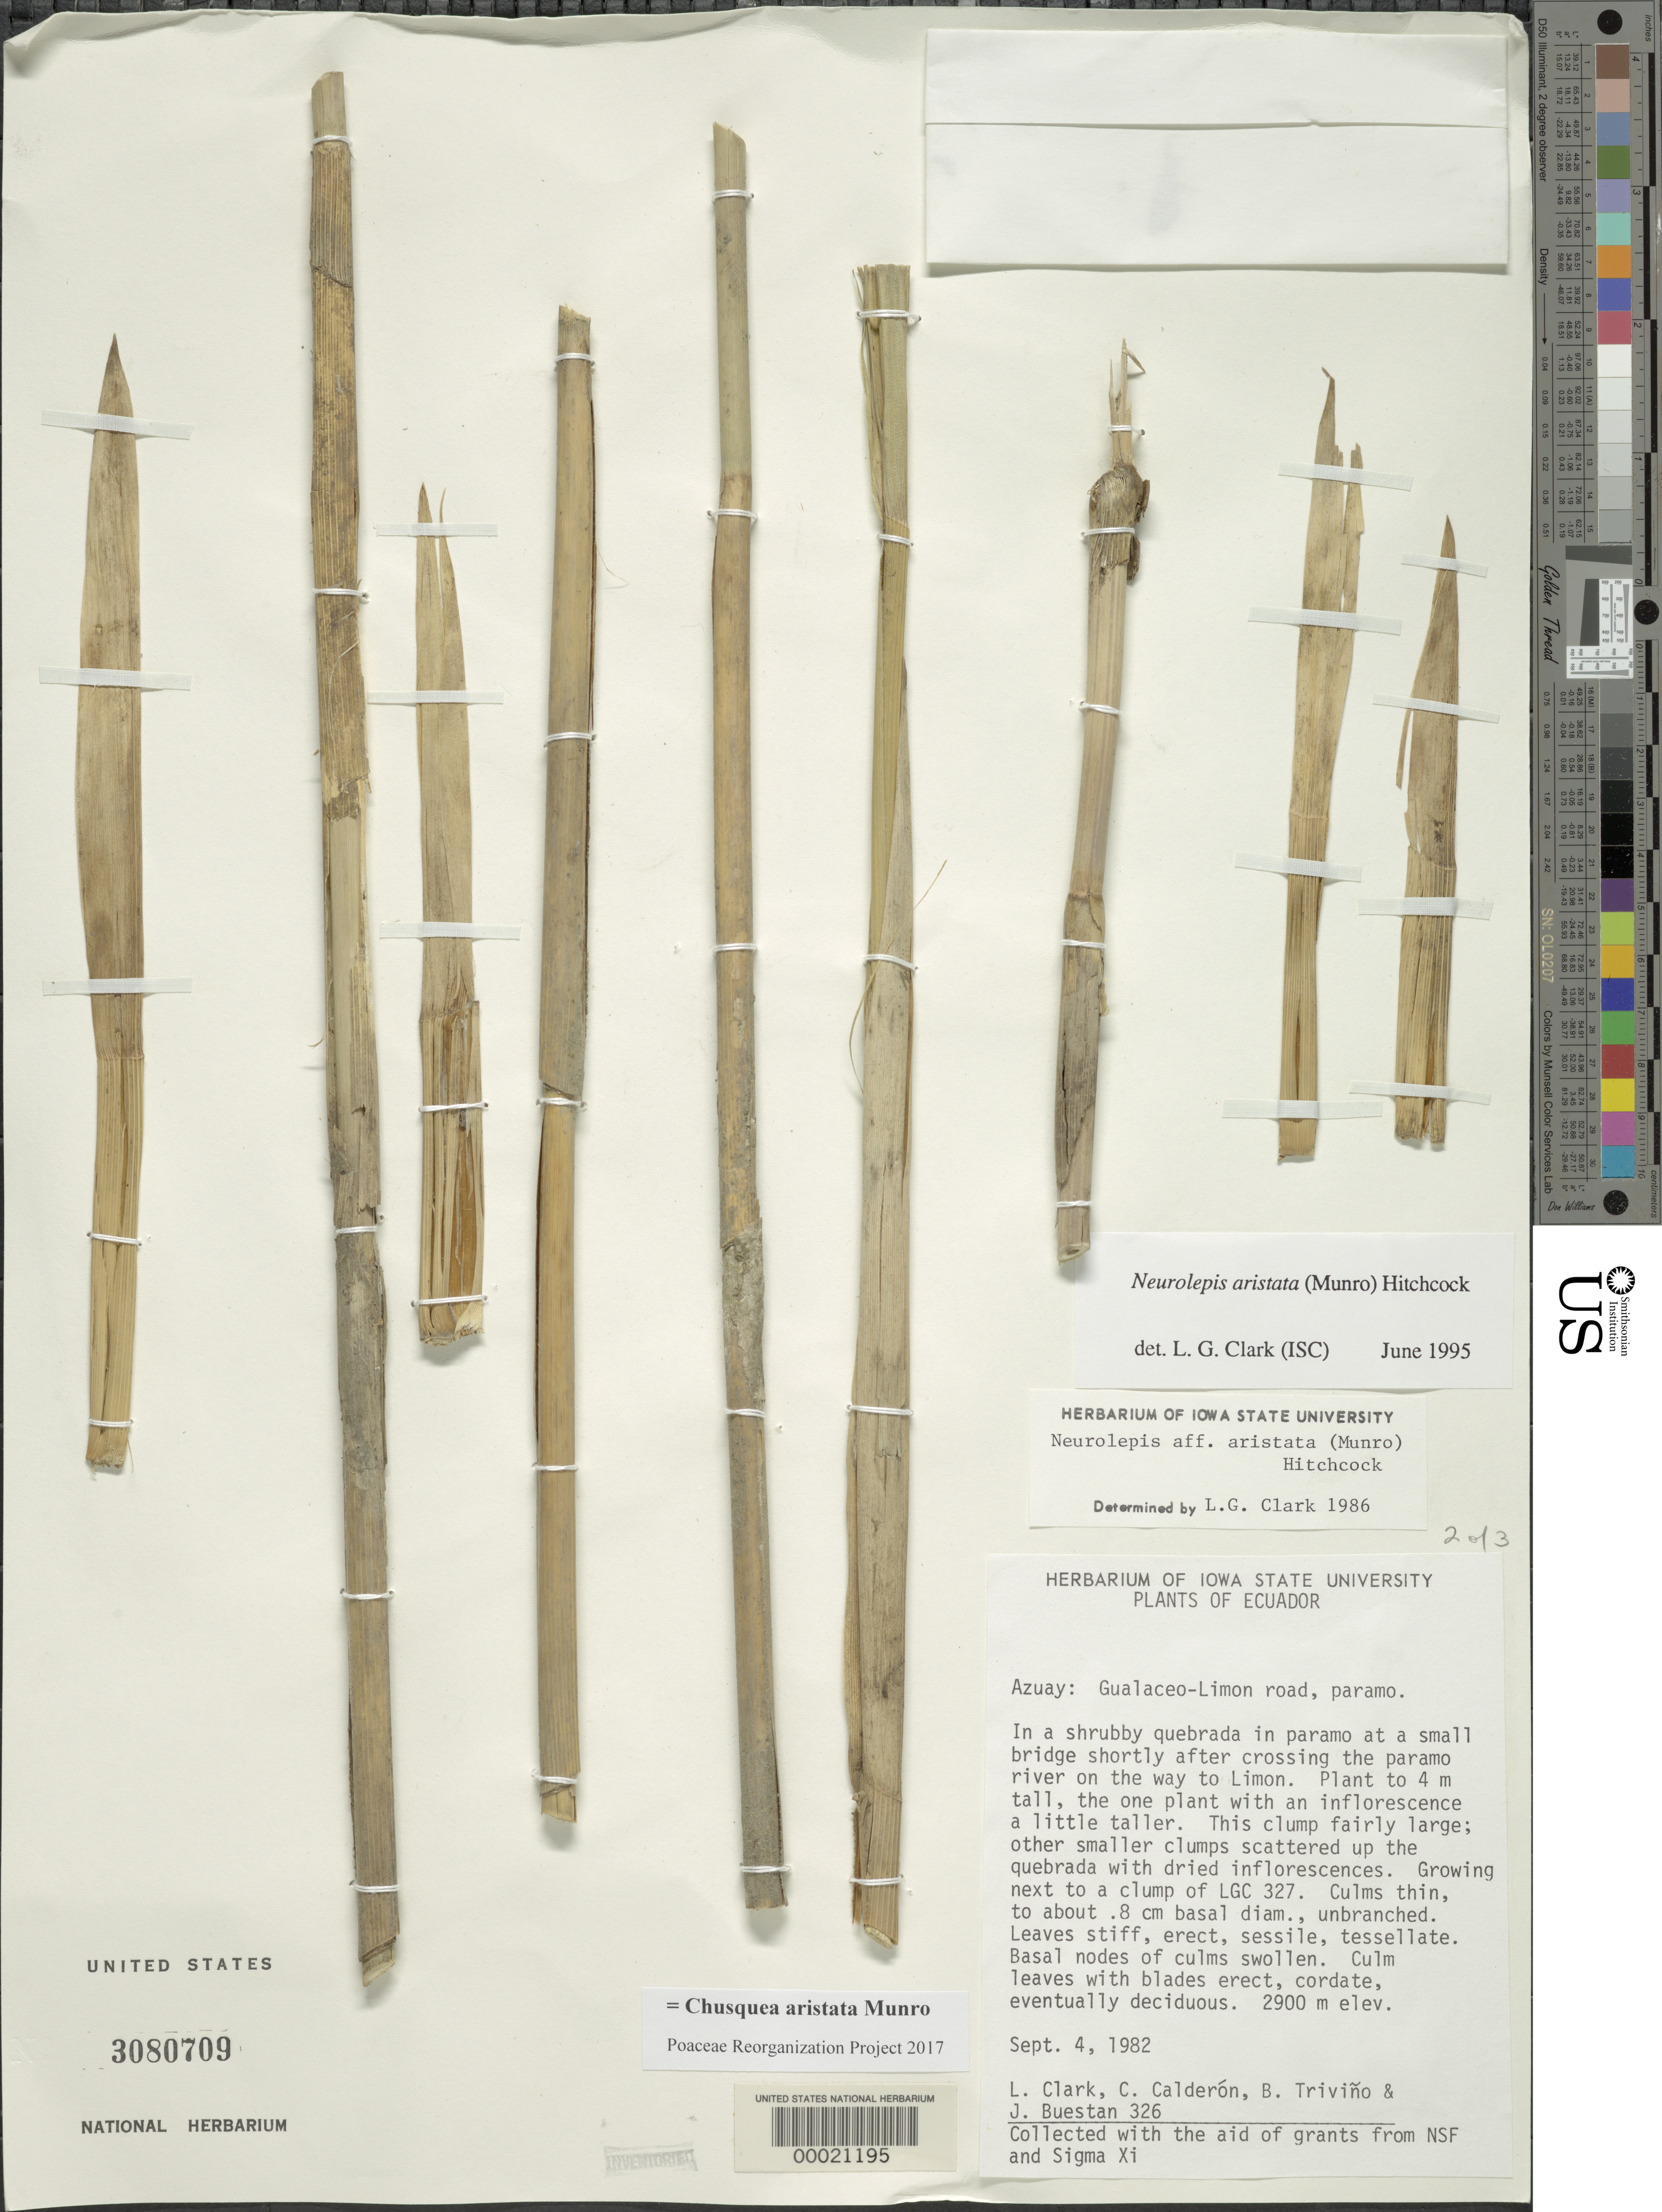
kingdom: Plantae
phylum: Tracheophyta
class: Liliopsida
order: Poales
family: Poaceae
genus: Chusquea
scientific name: Chusquea aristata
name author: Munro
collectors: L. G. Clark & C. E. Calderón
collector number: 326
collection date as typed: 04 Sep 1982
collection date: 1982-09-04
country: Ecuador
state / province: Azuay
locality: Gualaceo-Limon road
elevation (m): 2900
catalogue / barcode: US 3080709